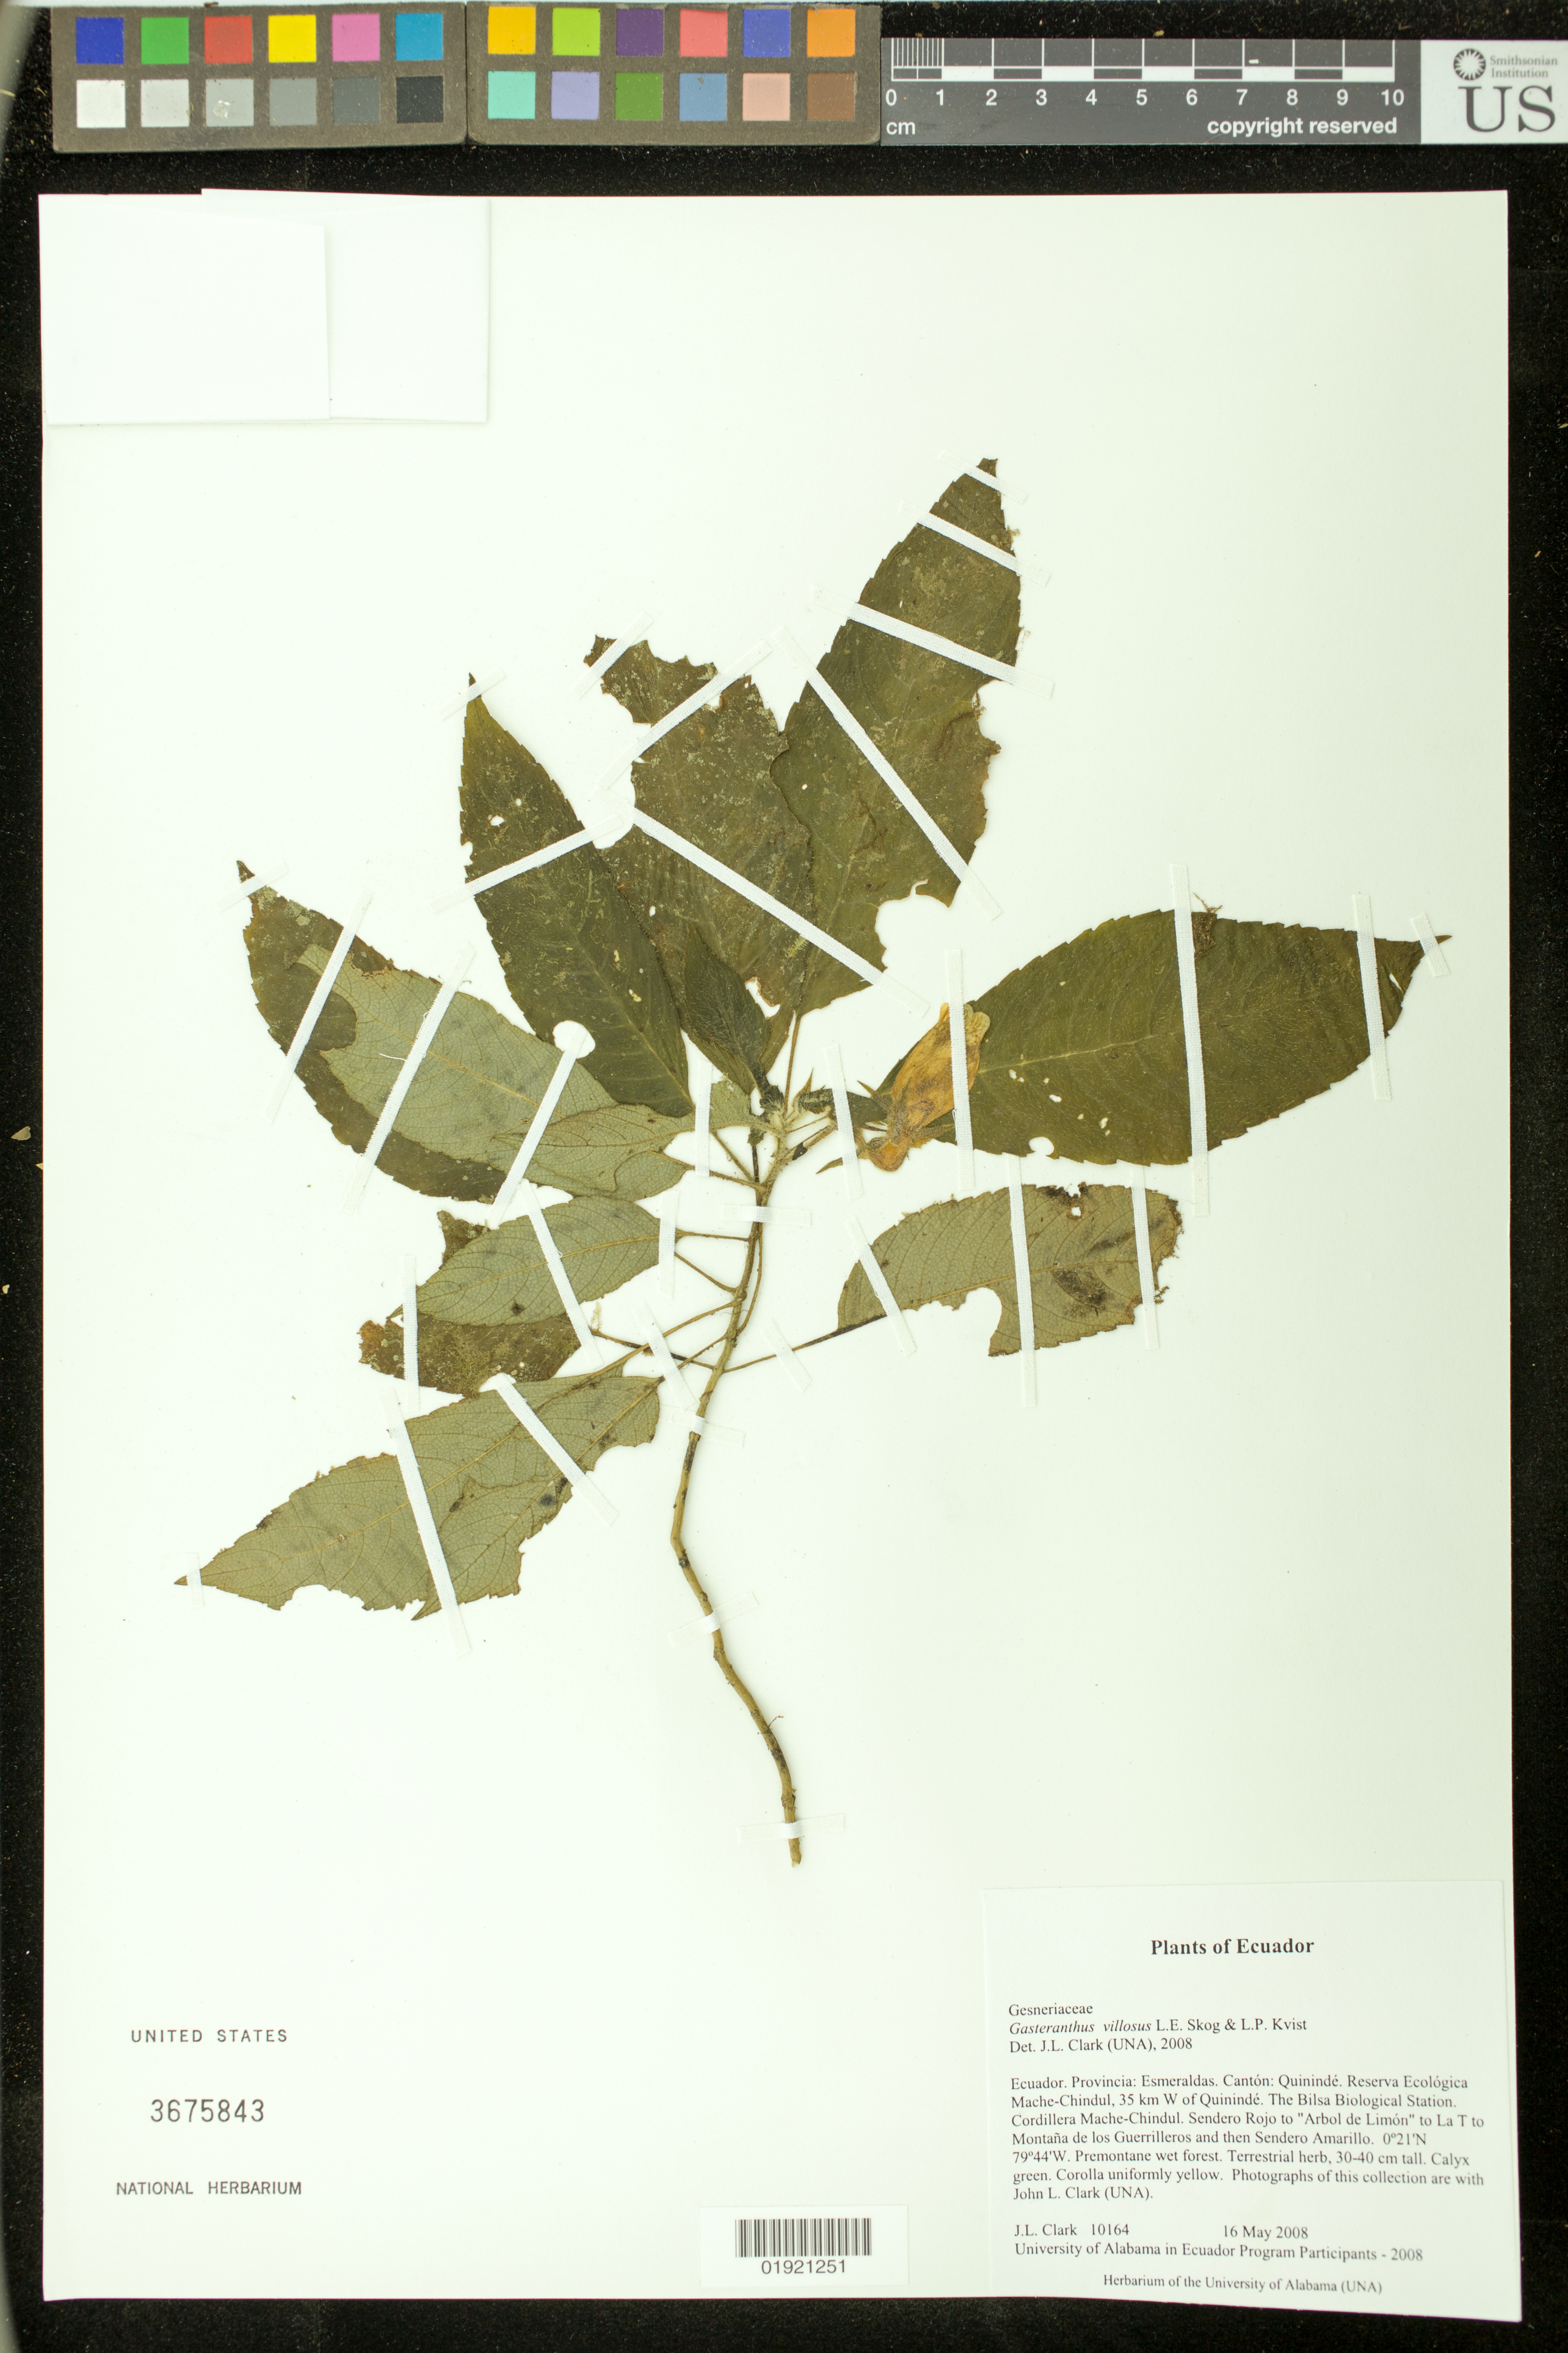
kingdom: Plantae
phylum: Tracheophyta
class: Magnoliopsida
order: Lamiales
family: Gesneriaceae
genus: Gasteranthus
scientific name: Gasteranthus villosus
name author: L.E. Skog & L.P. Kvist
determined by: Clark, J. L.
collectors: J. L. Clark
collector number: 10164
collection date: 2008-05-16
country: Ecuador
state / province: Esmeraldas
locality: Canton: Quininde. Reserva Ecologica Mache-Chindul, 35 km W of Quininde. The Bilsa Biological Station. Cordillera Mache-Chindul. Sendero Rojo to "Arbol de Limon" to La T to Montana de los Guerrilleros and then Sendero Amarillo.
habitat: Premontane wet forest.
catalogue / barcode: US 3675843